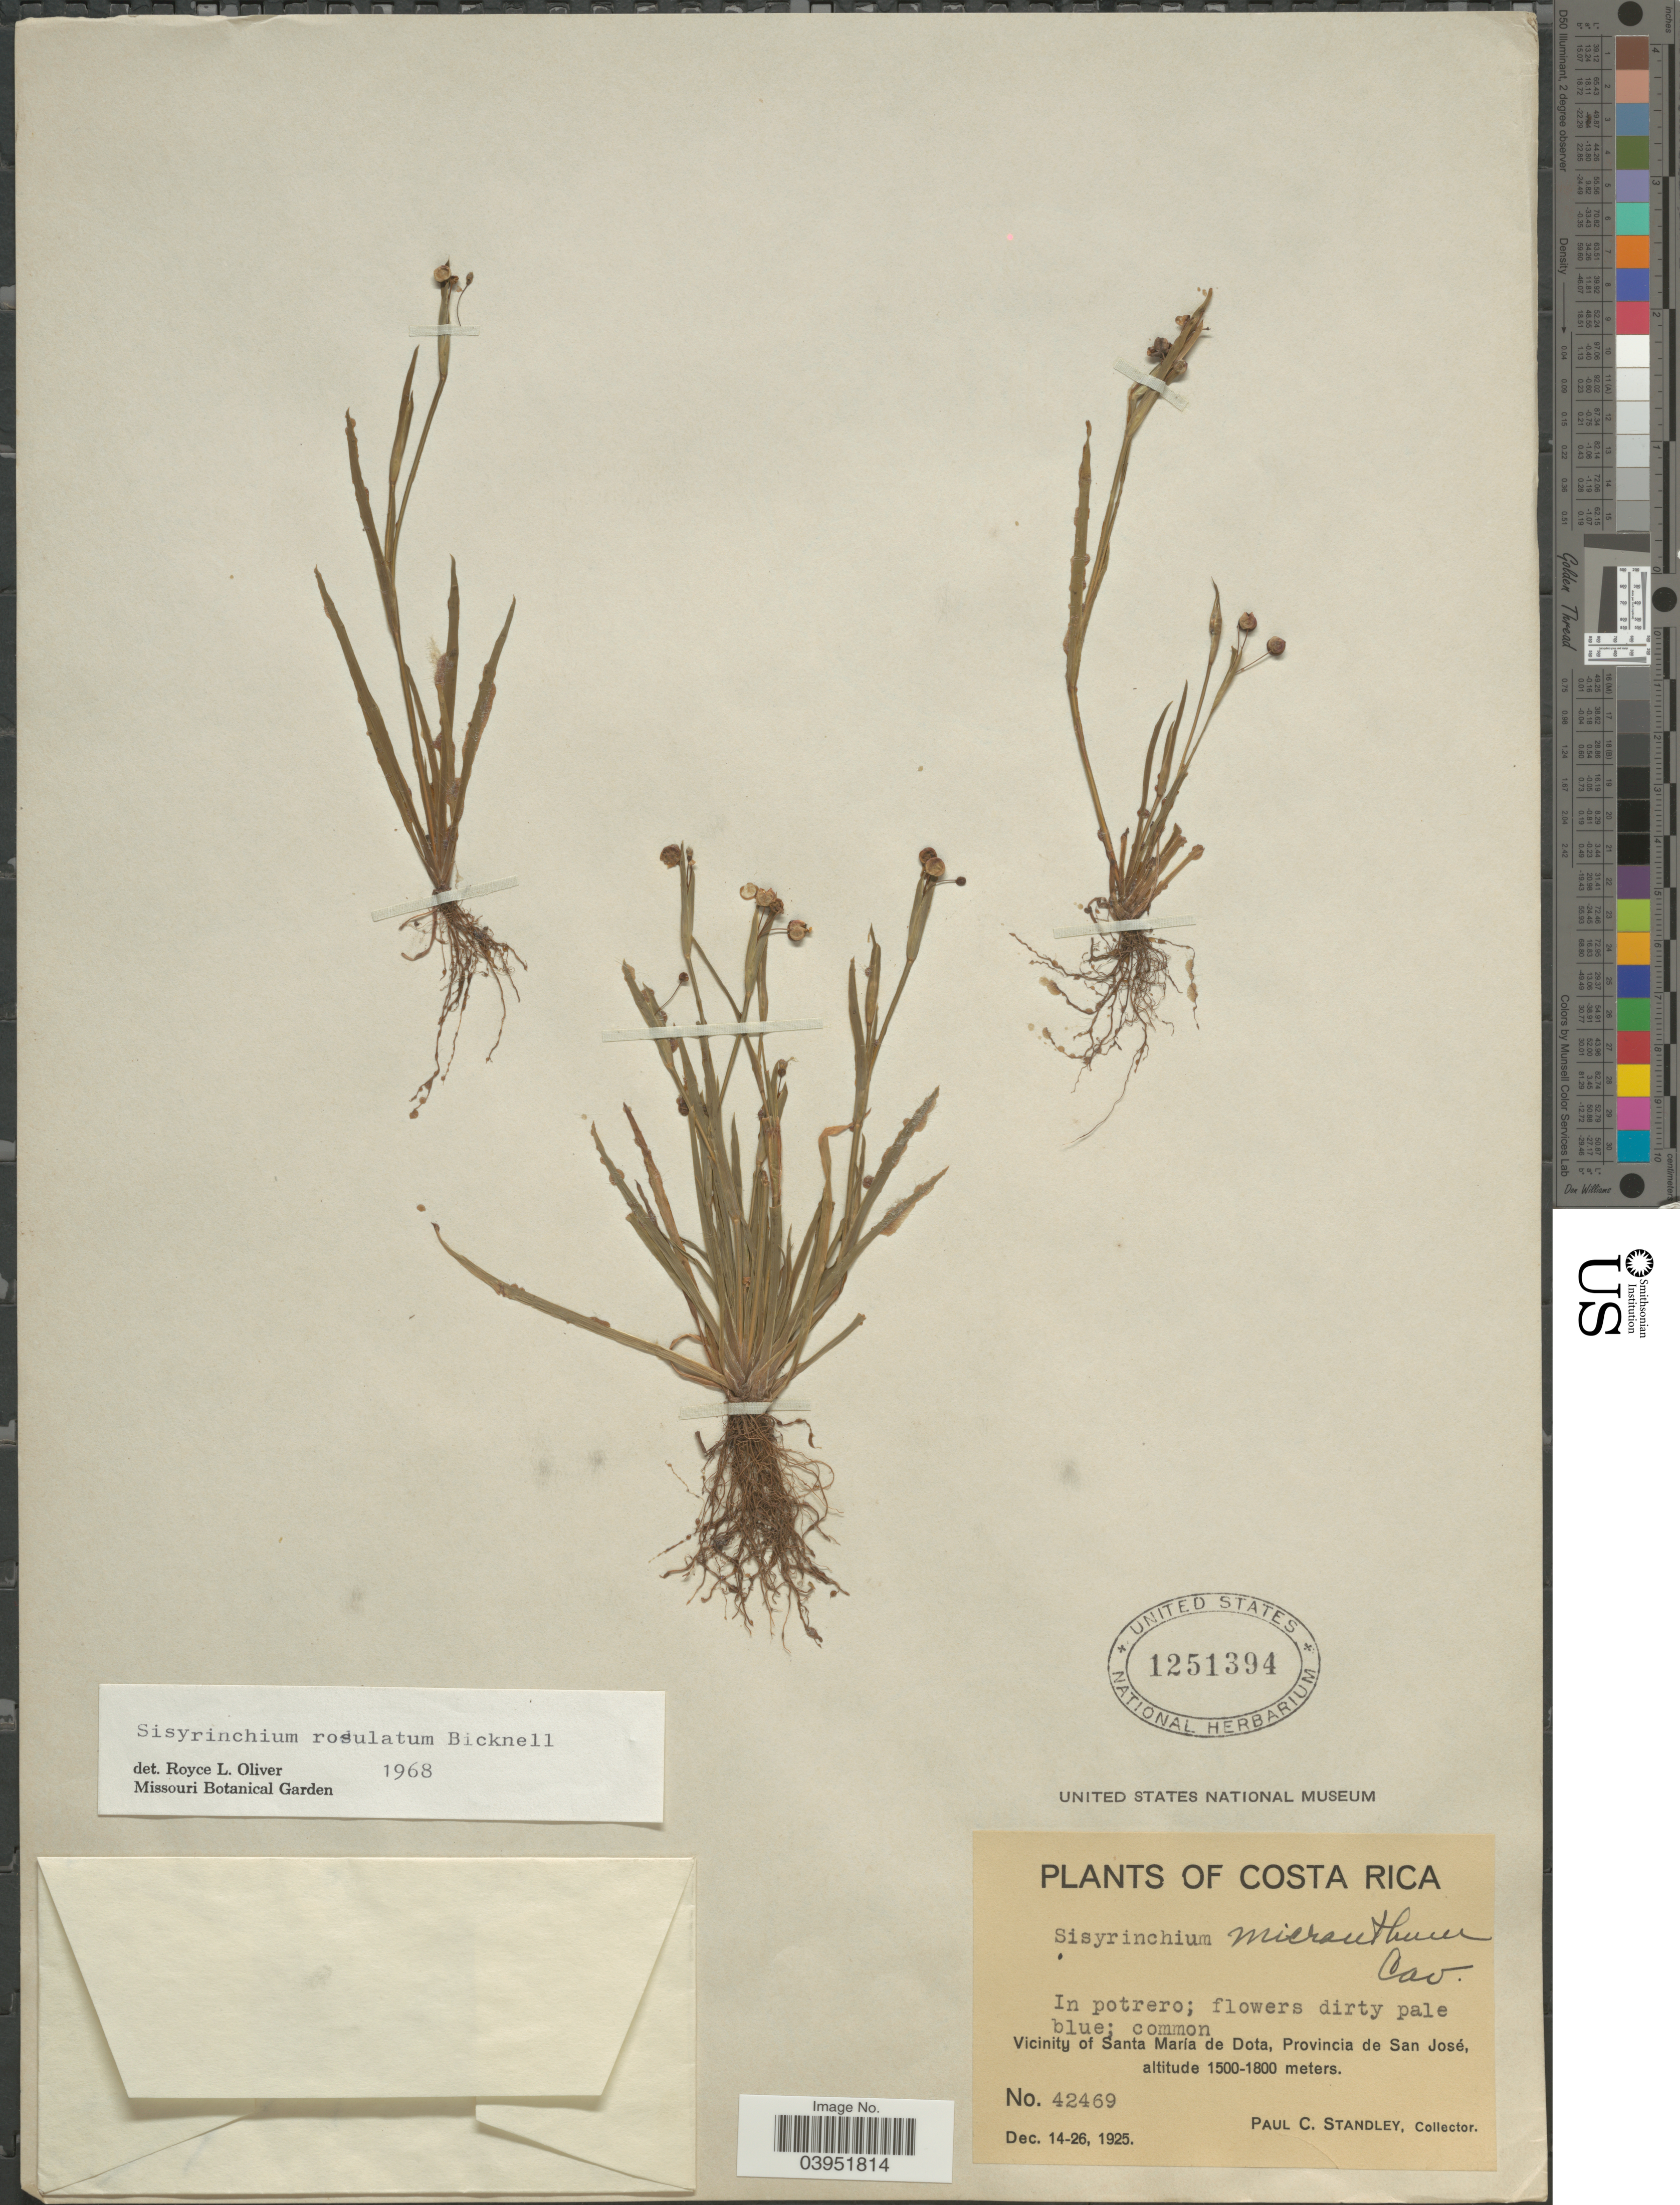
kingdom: Plantae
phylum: Tracheophyta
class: Liliopsida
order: Asparagales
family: Iridaceae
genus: Sisyrinchium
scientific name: Sisyrinchium rosulatum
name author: E.P. Bicknell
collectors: P. C. Standley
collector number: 42469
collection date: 1925-12-14/1925-12-26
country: Costa Rica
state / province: San José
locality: Vicinity of Santa Maria de Dota.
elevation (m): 1500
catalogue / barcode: US 1251394